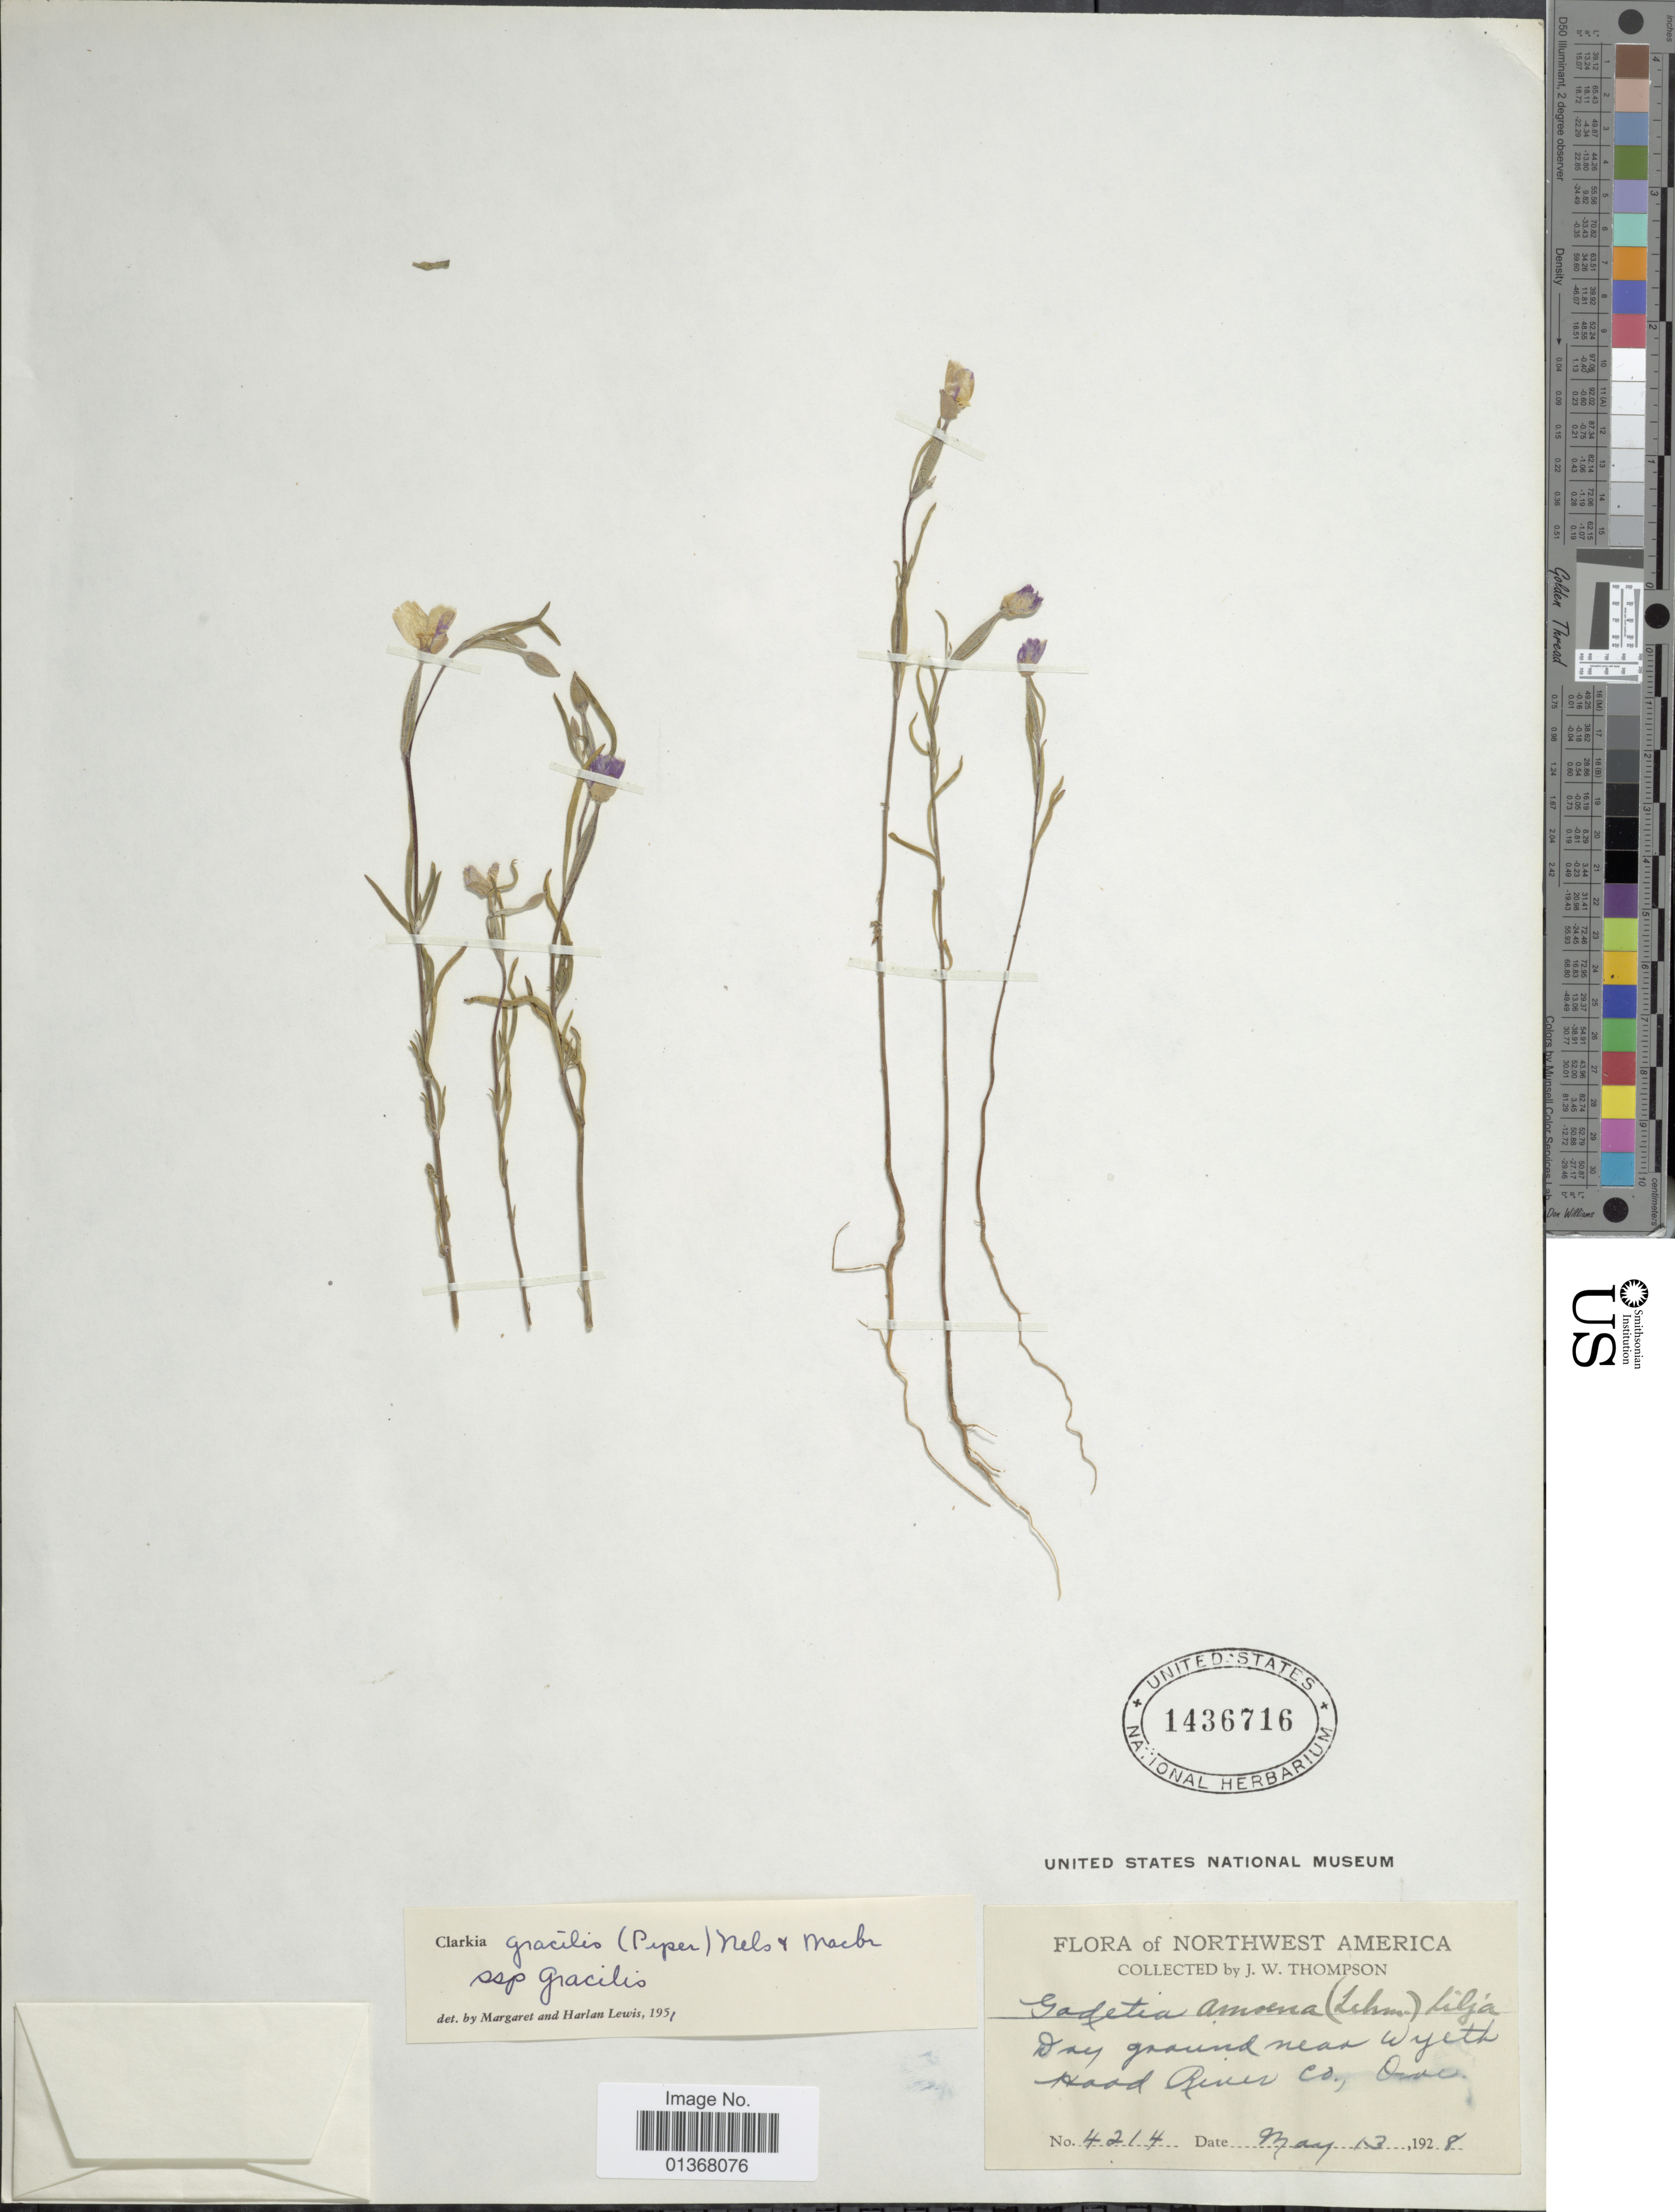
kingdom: Plantae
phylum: Tracheophyta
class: Magnoliopsida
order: Myrtales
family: Onagraceae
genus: Clarkia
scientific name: Clarkia gracilis subsp. gracilis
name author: (Piper) A. Nelson & J.F. Macbr.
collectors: J. W. Thompson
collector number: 4214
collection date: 1928-05-13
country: United States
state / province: Oregon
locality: Northwest America, dry ground near Wyeth Hoodd River Co., Ore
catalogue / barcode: US 1436716